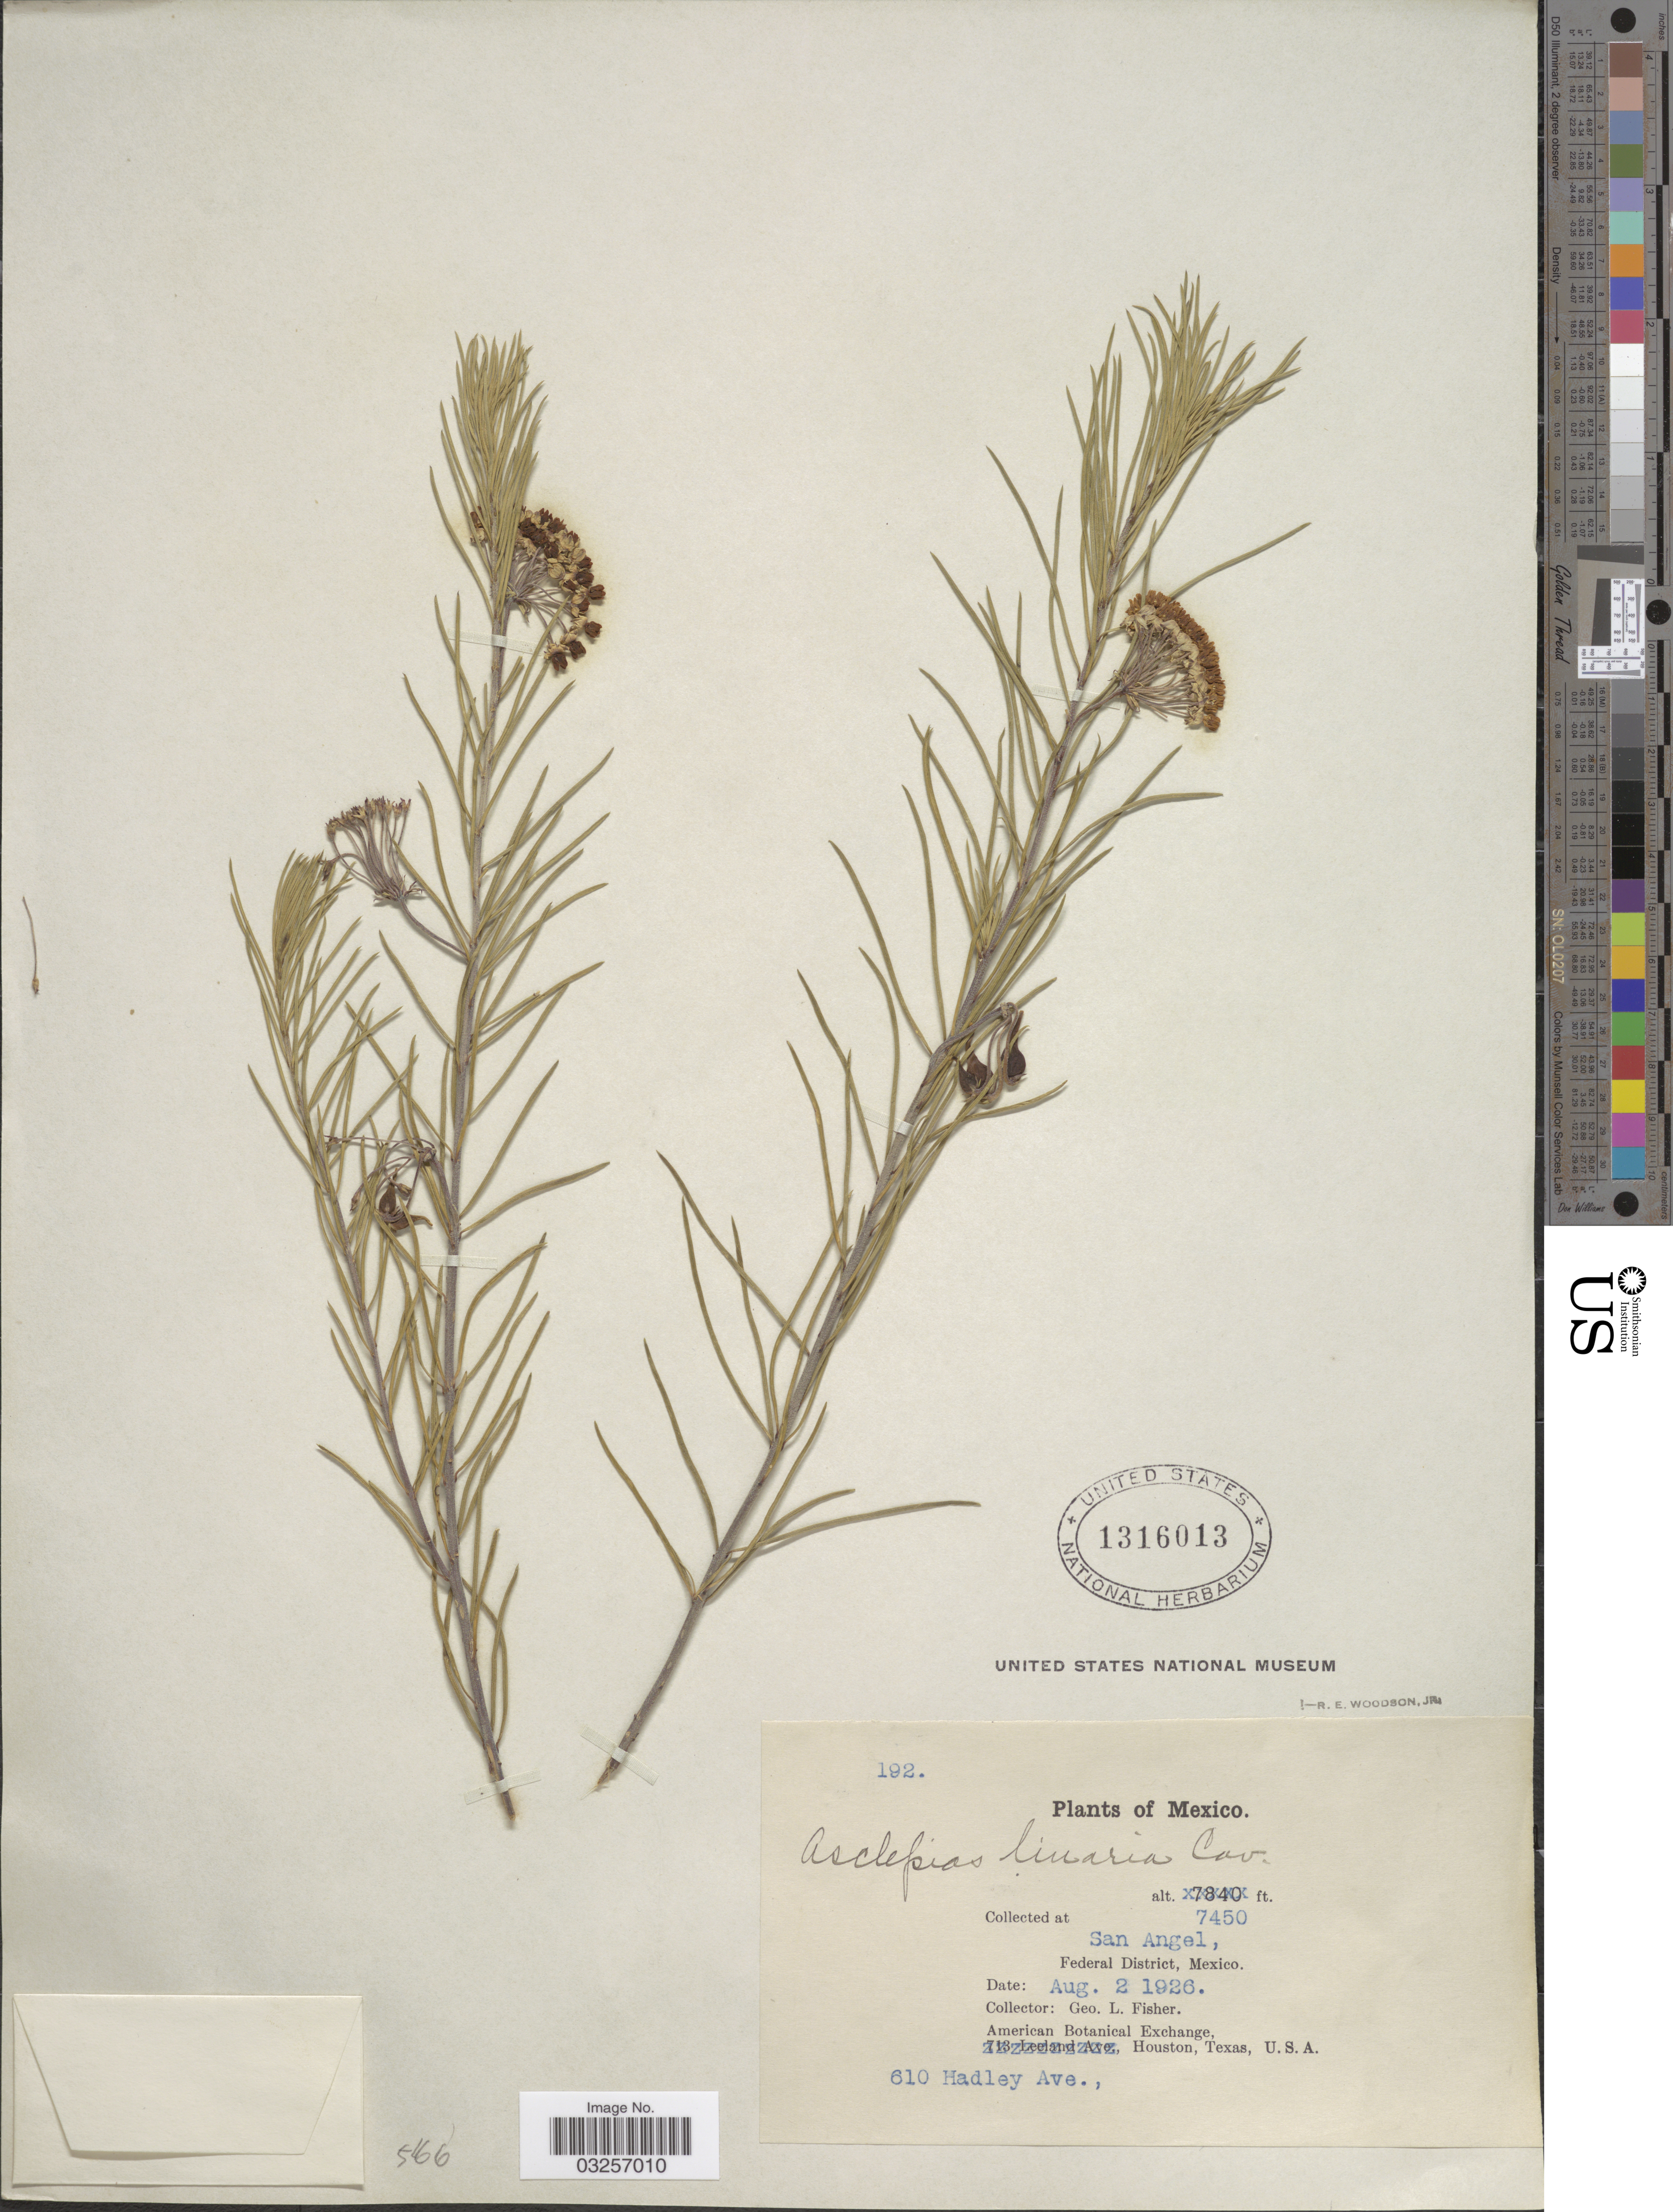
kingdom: Plantae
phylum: Tracheophyta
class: Magnoliopsida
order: Gentianales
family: Apocynaceae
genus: Asclepias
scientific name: Asclepias linaria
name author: Cav.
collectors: G. L. Fisher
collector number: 192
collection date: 1926-08-02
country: Mexico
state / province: Distrito Federal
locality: San Angel, Federal District.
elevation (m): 2271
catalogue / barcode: US 1316013